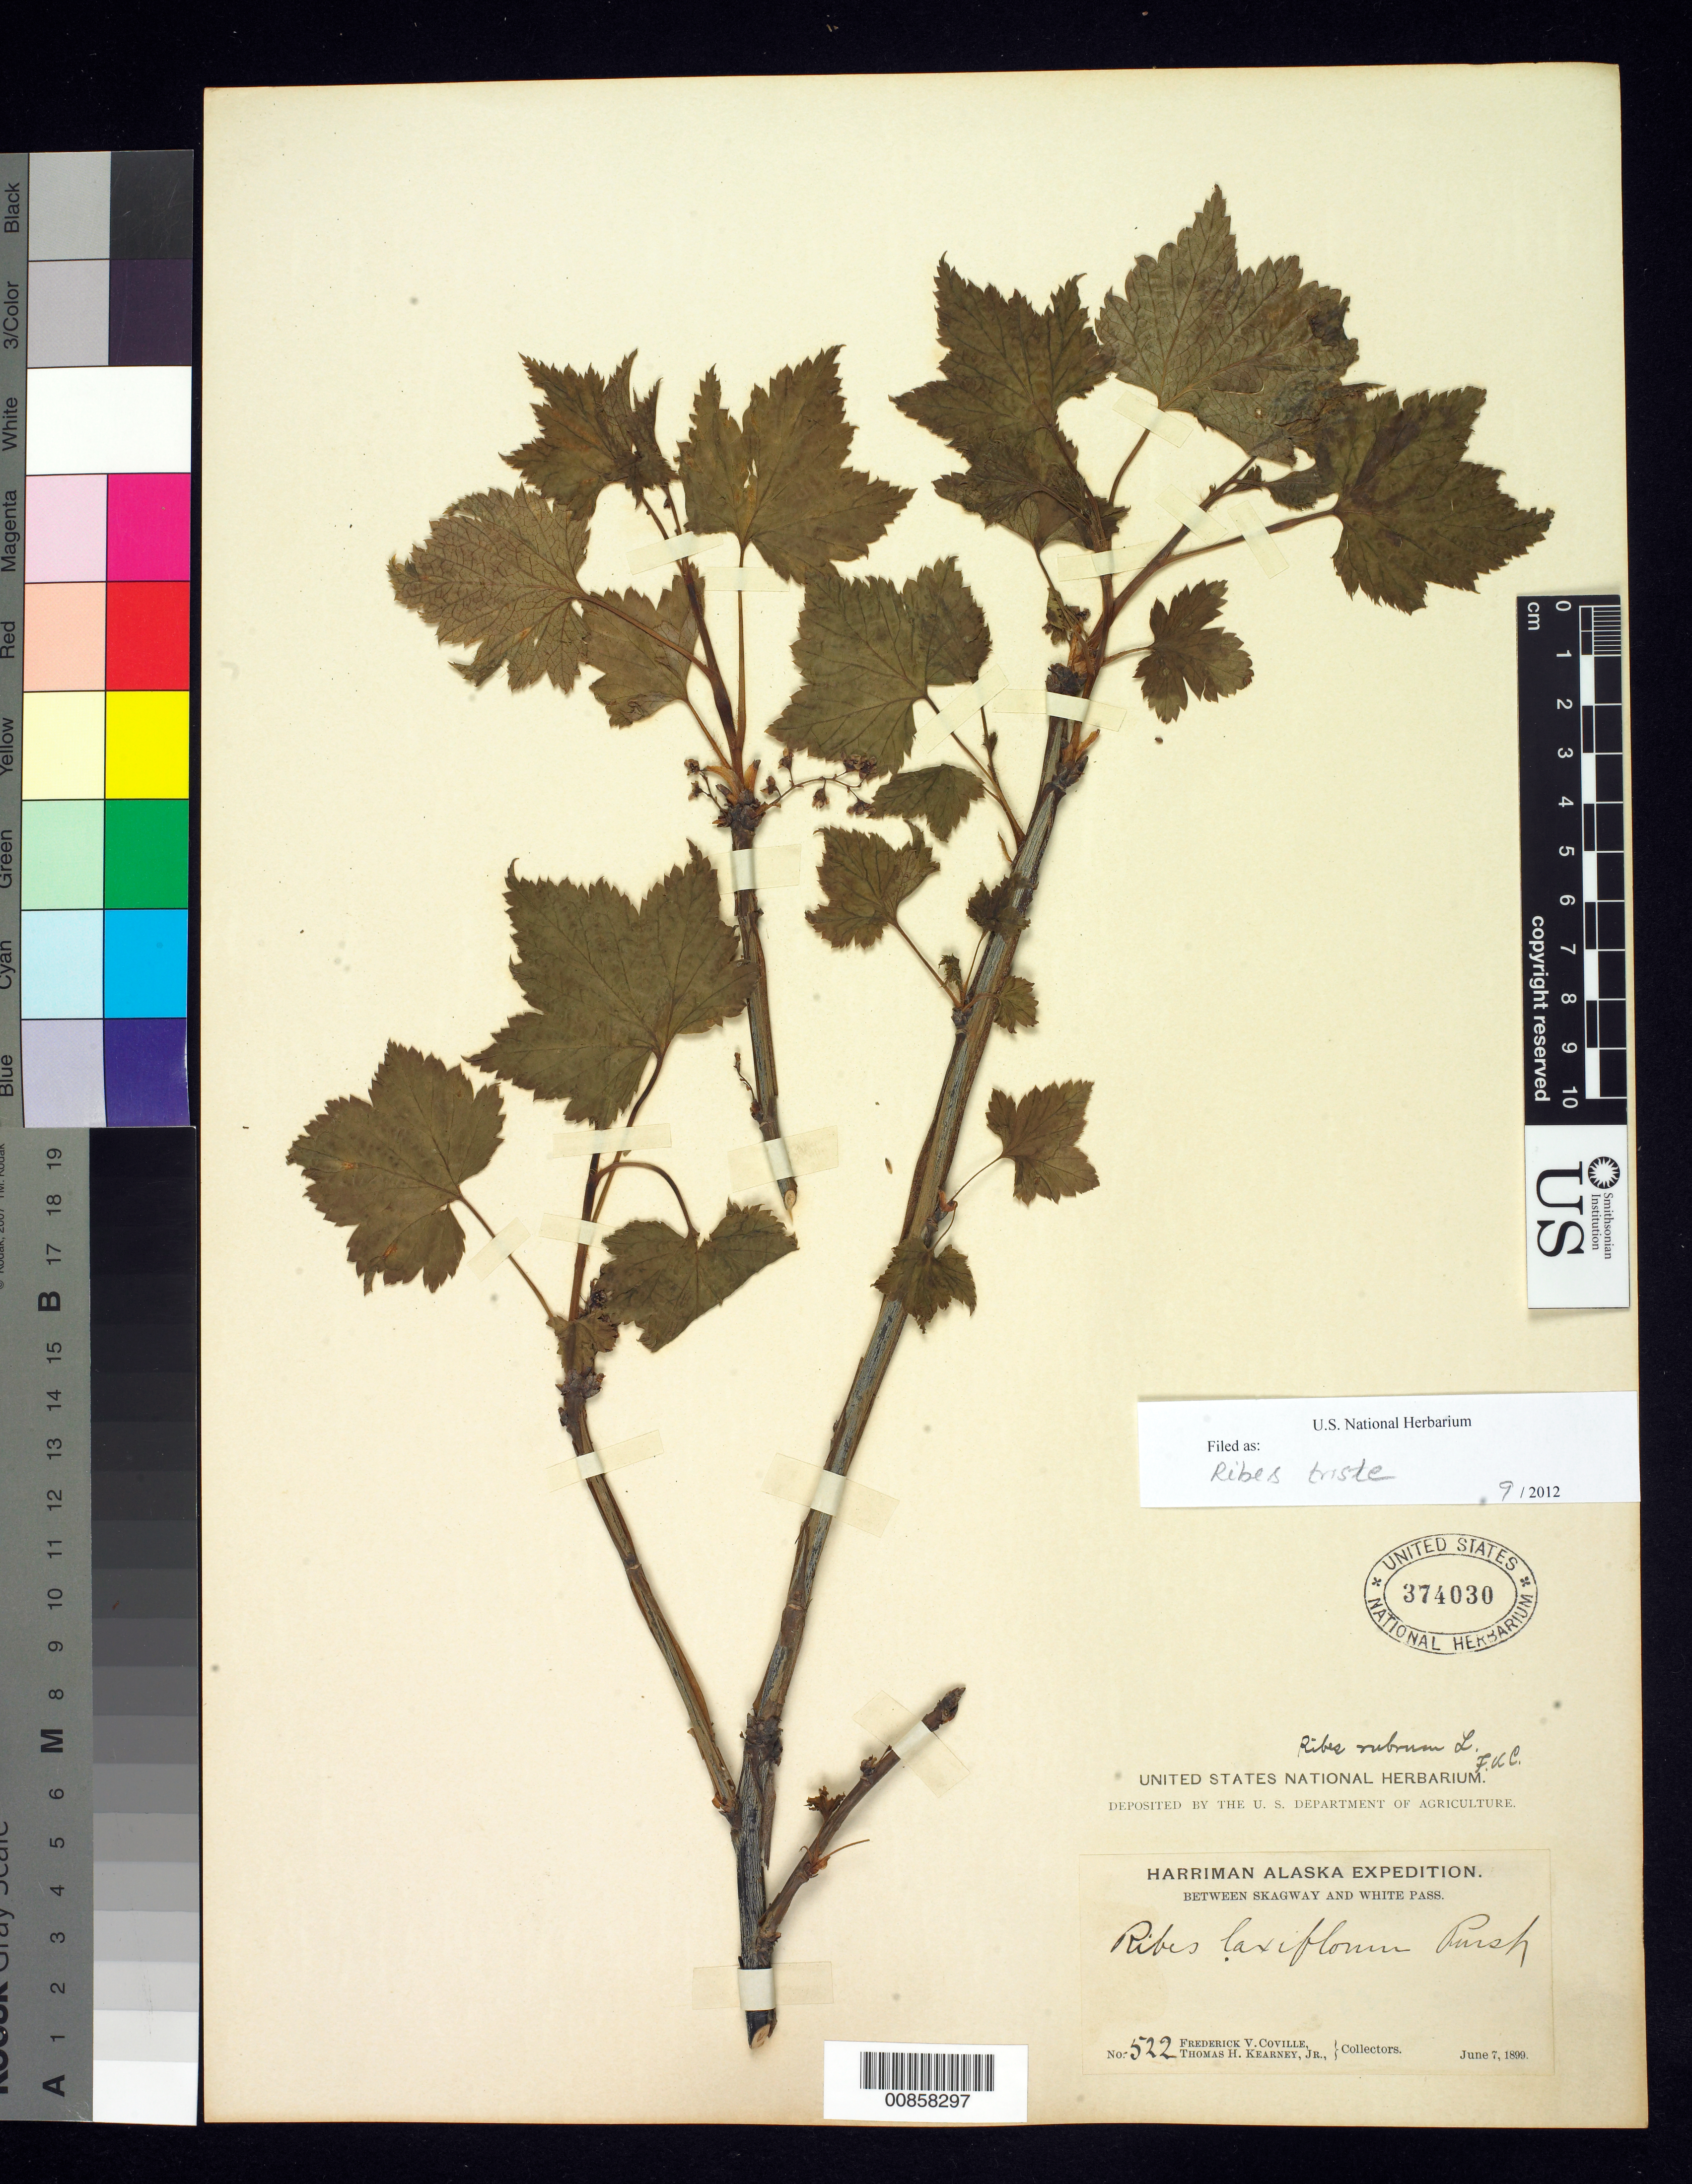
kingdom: Plantae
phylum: Tracheophyta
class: Magnoliopsida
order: Saxifragales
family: Grossulariaceae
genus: Ribes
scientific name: Ribes triste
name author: Pall.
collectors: F. V. Coville & T. H. Kearney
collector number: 522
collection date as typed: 07 Jun 1899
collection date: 1899-06-07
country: United States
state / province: Alaska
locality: Between Skagway and White Pass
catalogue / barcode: US 374030